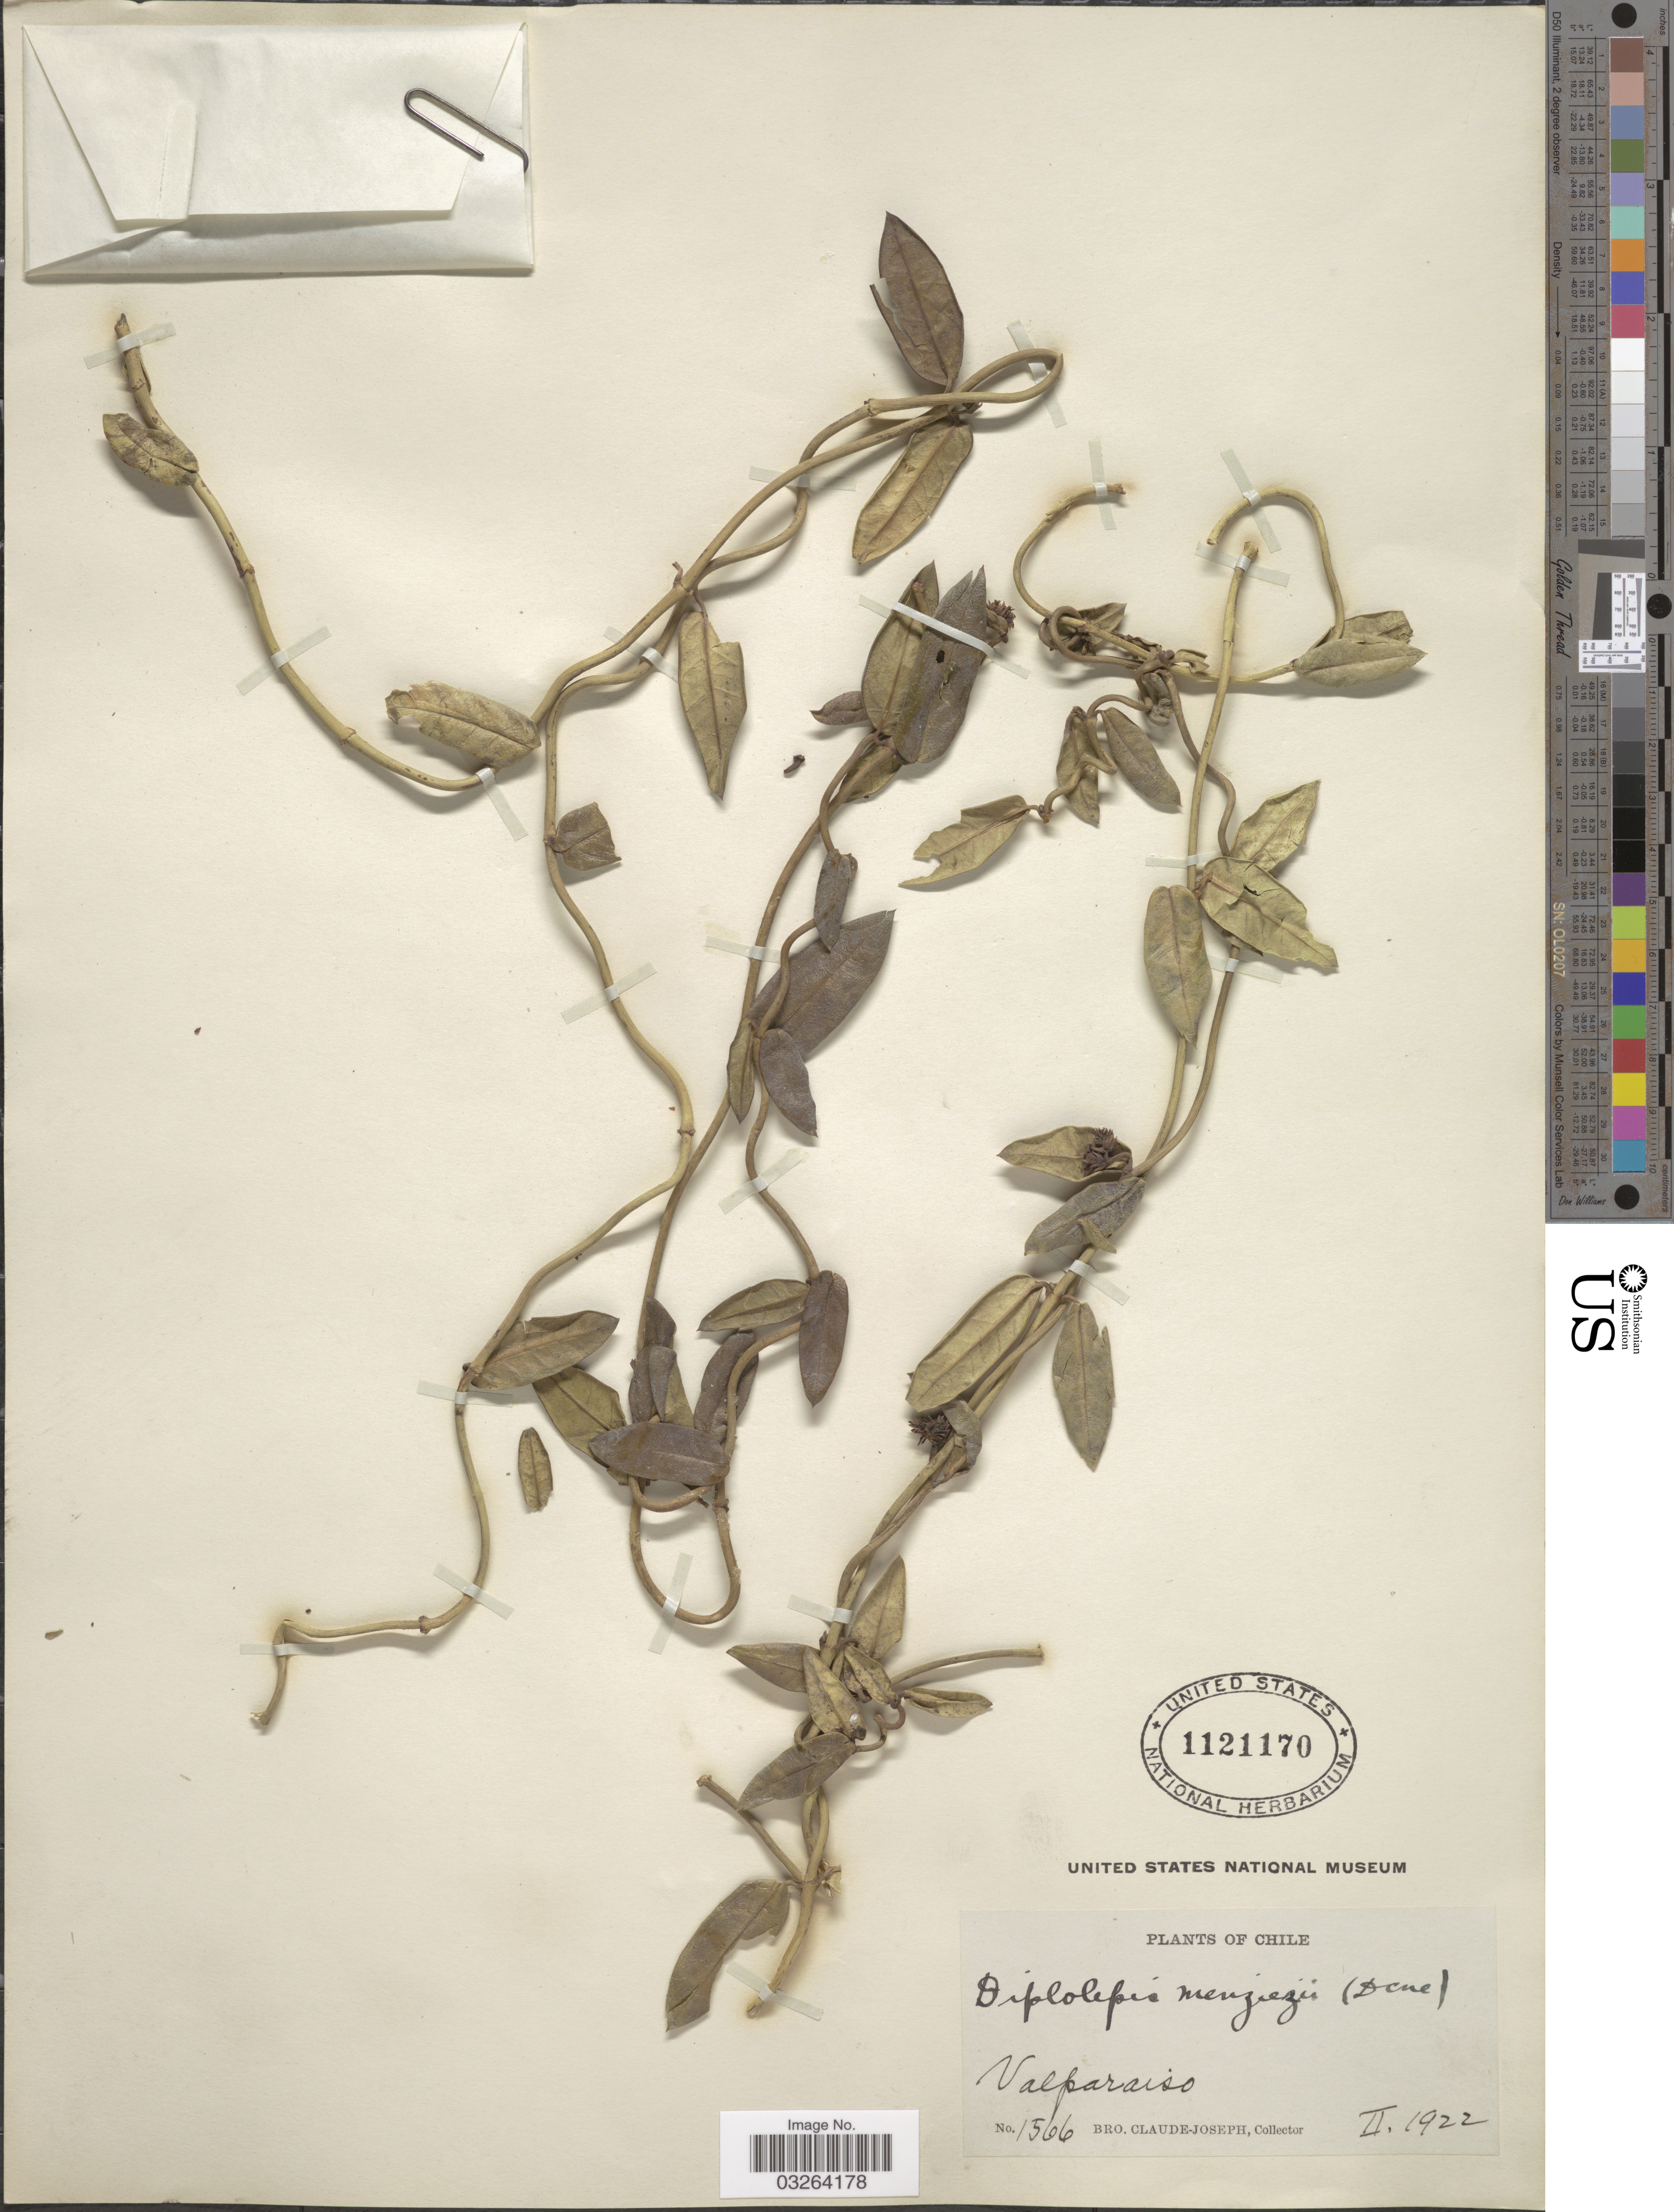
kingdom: Plantae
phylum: Tracheophyta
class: Magnoliopsida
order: Gentianales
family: Apocynaceae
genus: Diplolepis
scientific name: Diplolepis menziesii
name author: Schult.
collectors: Bro. Claude-Joseph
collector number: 1566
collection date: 1922-02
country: Chile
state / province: Valparaíso (V)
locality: Valparaiso.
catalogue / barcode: US 1121170